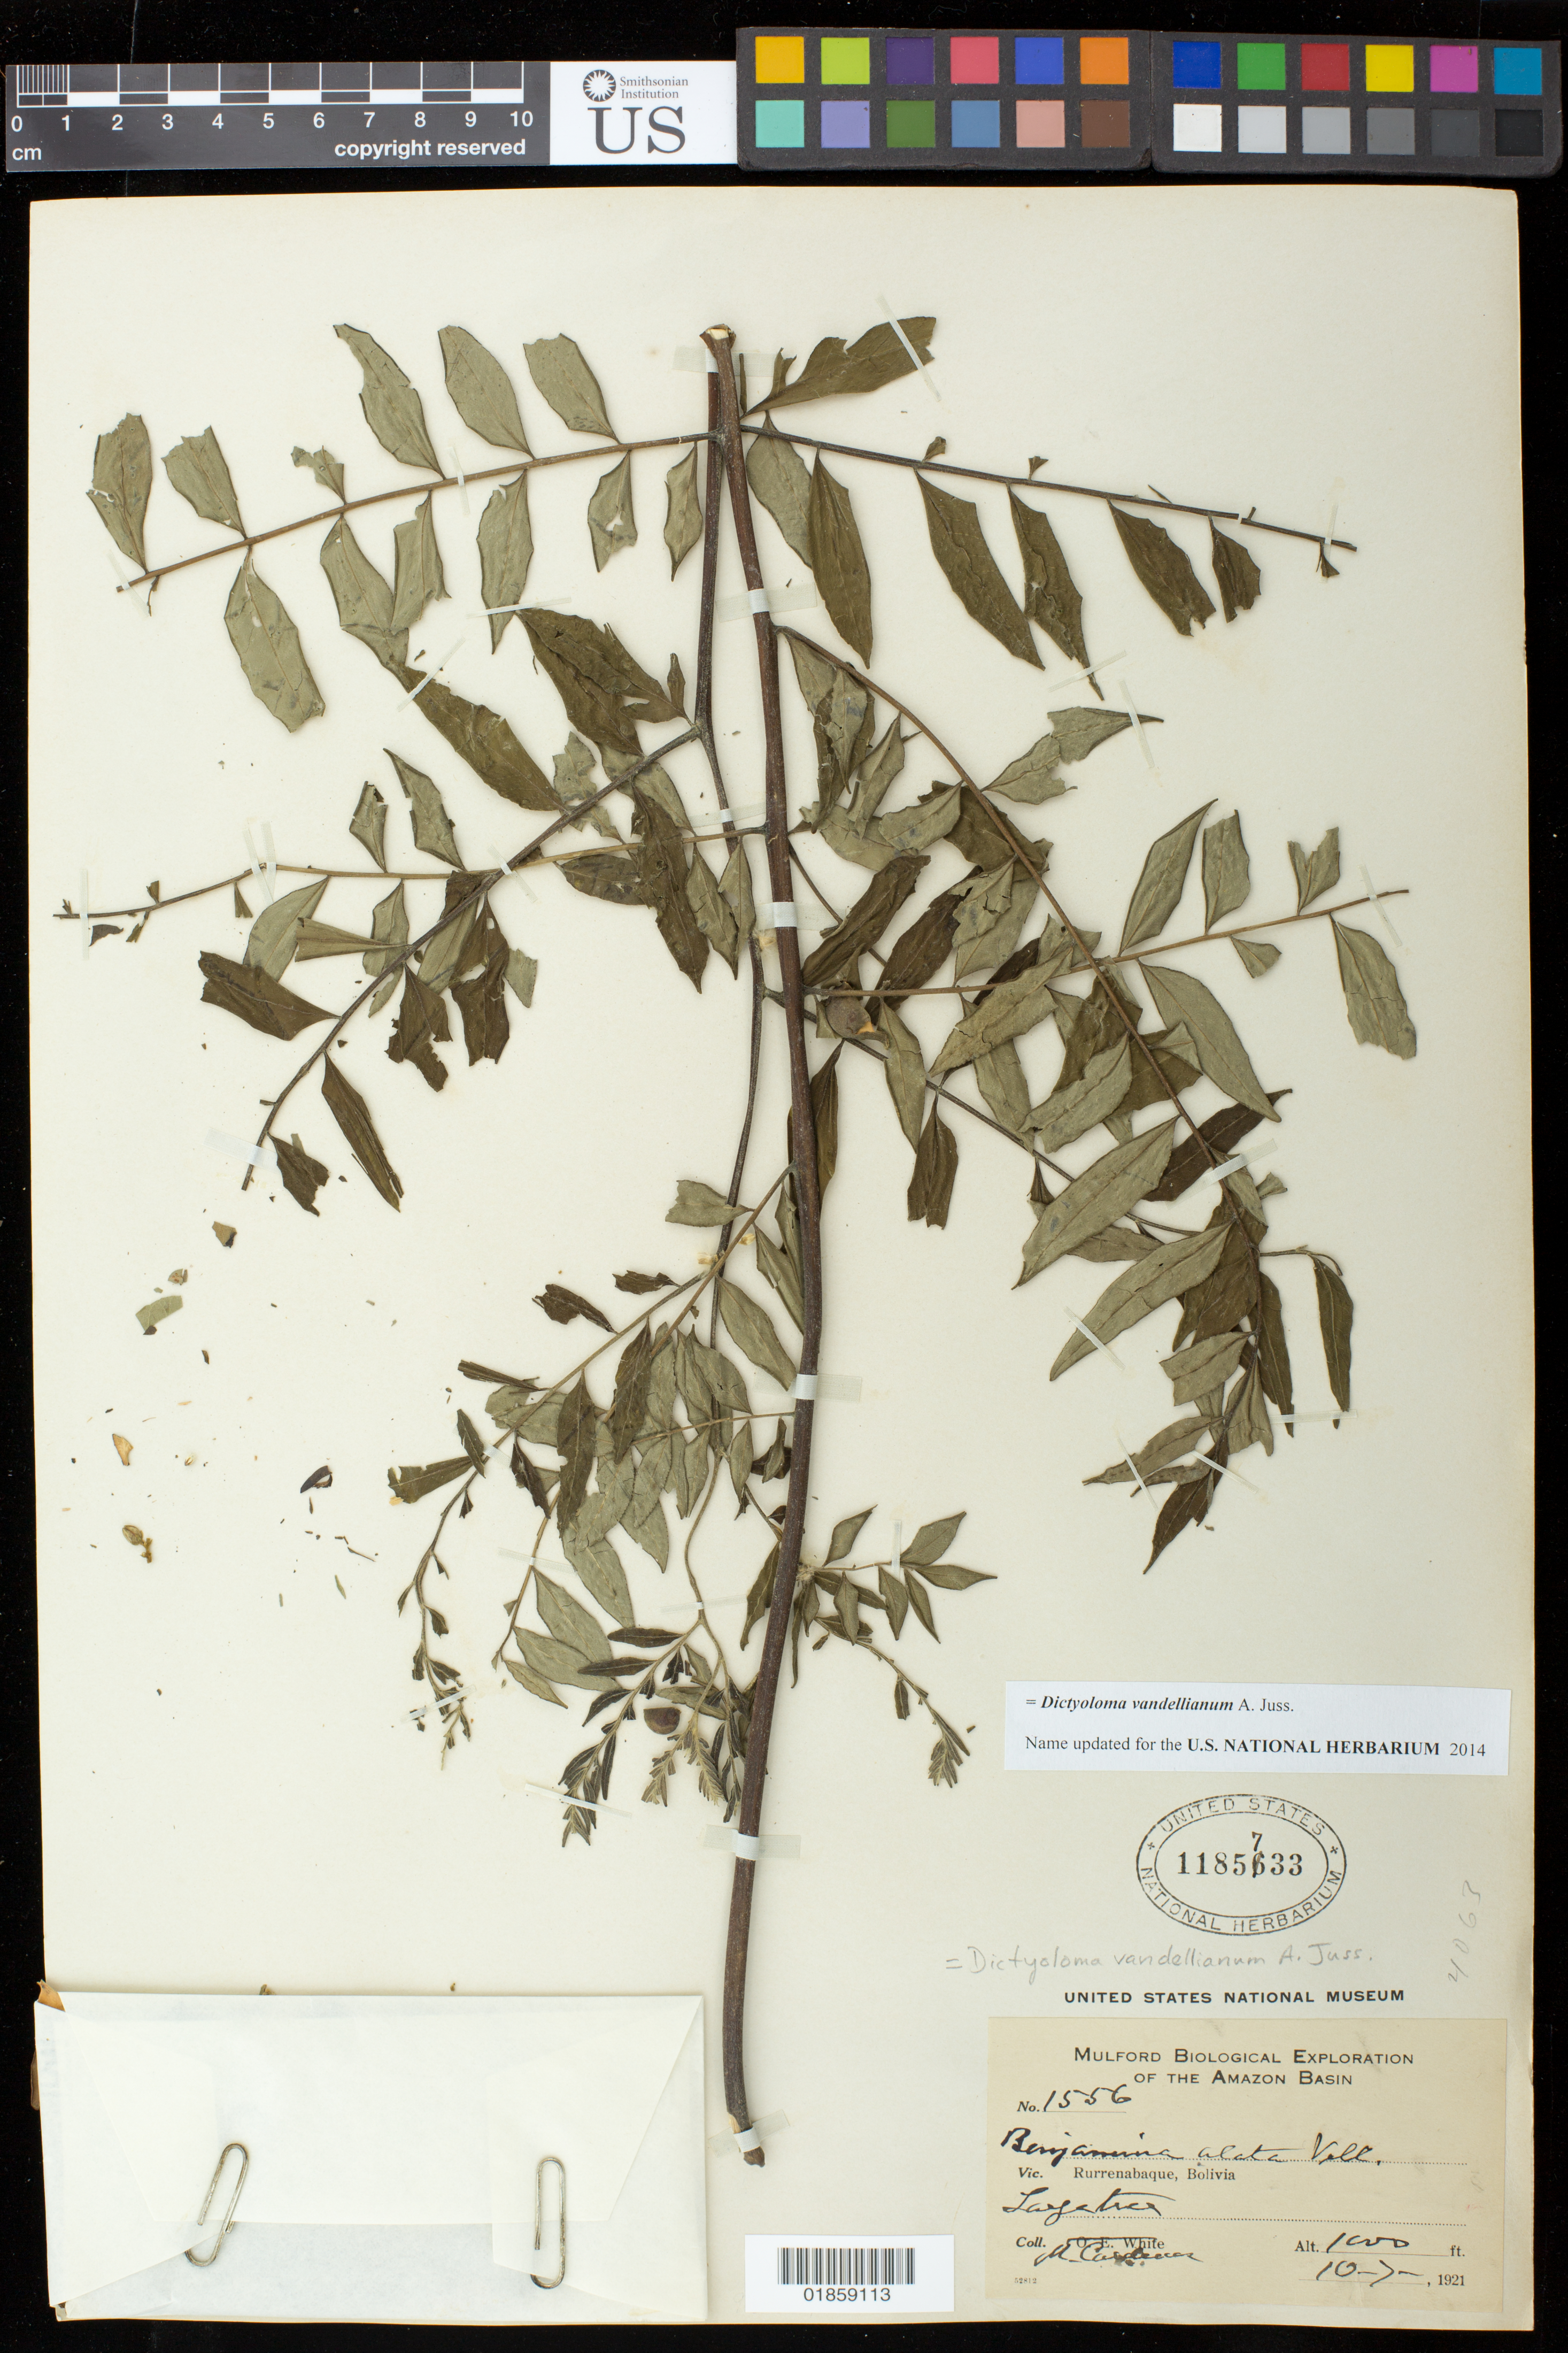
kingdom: Plantae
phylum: Tracheophyta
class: Magnoliopsida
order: Sapindales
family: Rutaceae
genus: Dictyoloma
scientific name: Dictyoloma vandellianum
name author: A. Juss.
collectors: M. Cárdenas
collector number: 1556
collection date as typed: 10-7-1921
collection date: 1921-10-07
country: Bolivia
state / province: Beni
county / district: José Ballivián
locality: Rurrenabaque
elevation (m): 305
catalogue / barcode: US 1185733